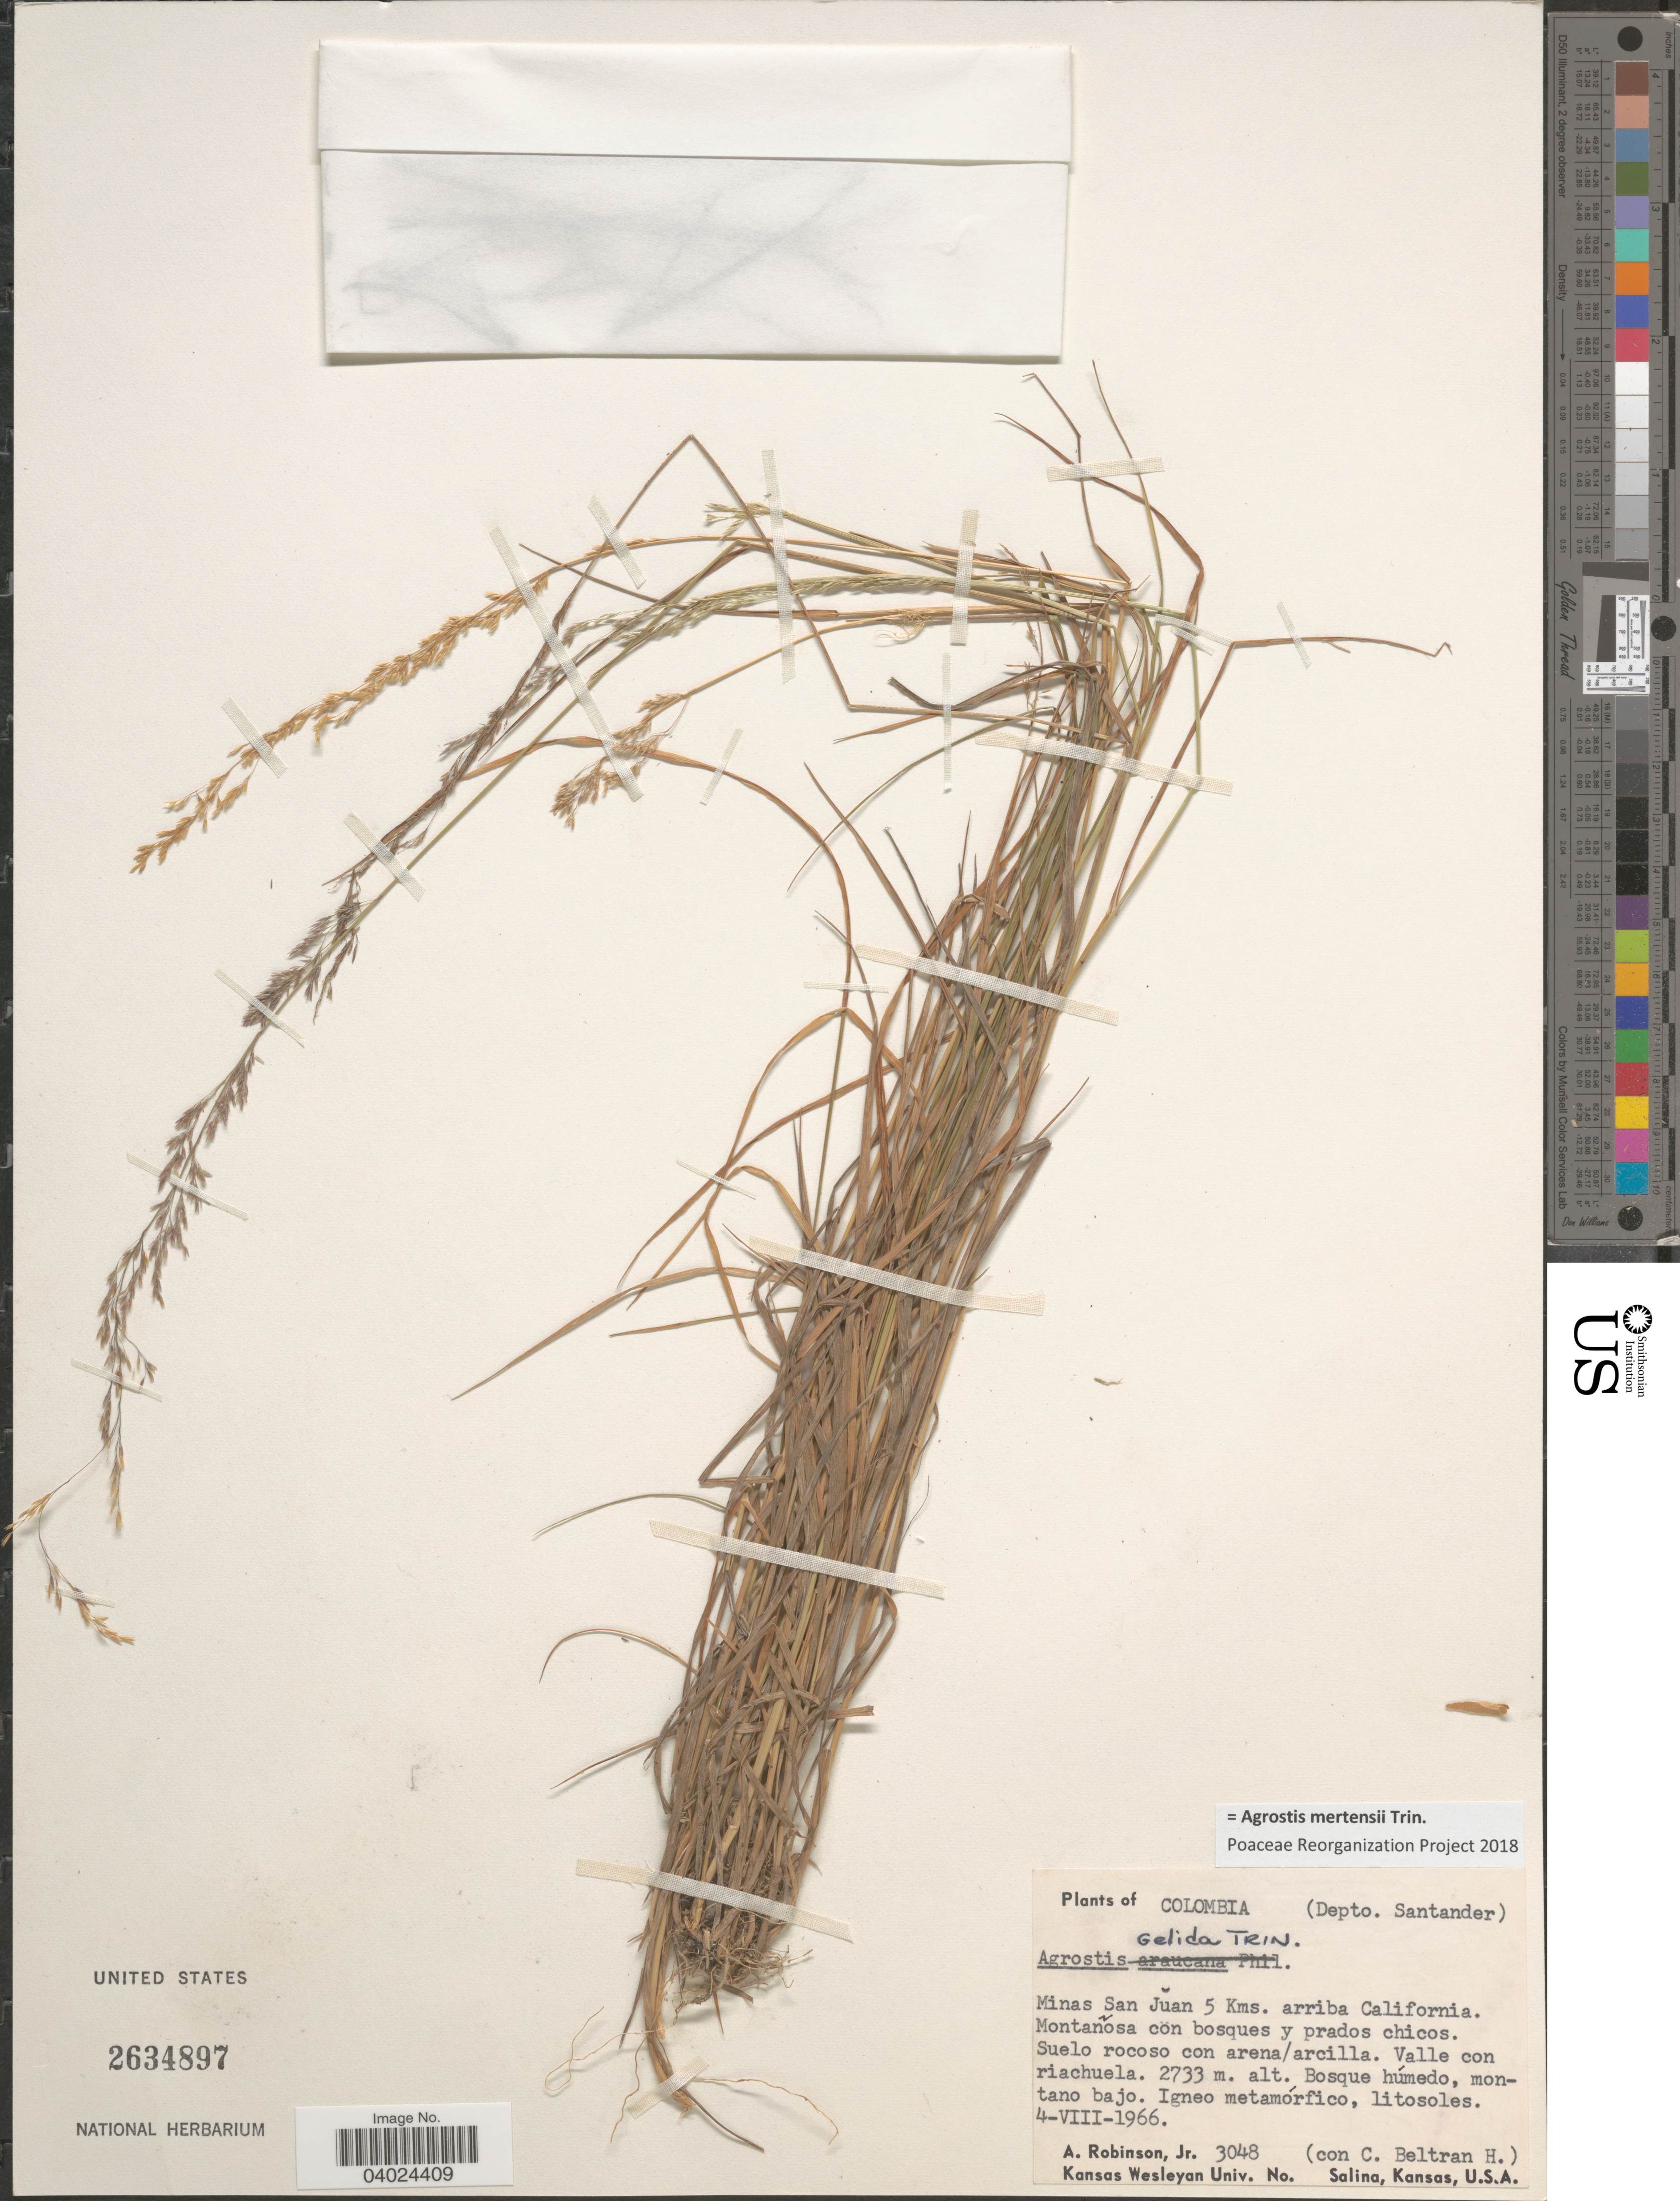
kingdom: Plantae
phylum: Tracheophyta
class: Liliopsida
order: Poales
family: Poaceae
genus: Agrostis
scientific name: Agrostis mertensii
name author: Trin.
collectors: A. Robinson Jr. & C. Beltran H.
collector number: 3048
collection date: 1966-08-04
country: Colombia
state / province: Santander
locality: (Depto. Santander). Minas San Juan 5 Kms. arriba California.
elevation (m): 2733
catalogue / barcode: US 2634897